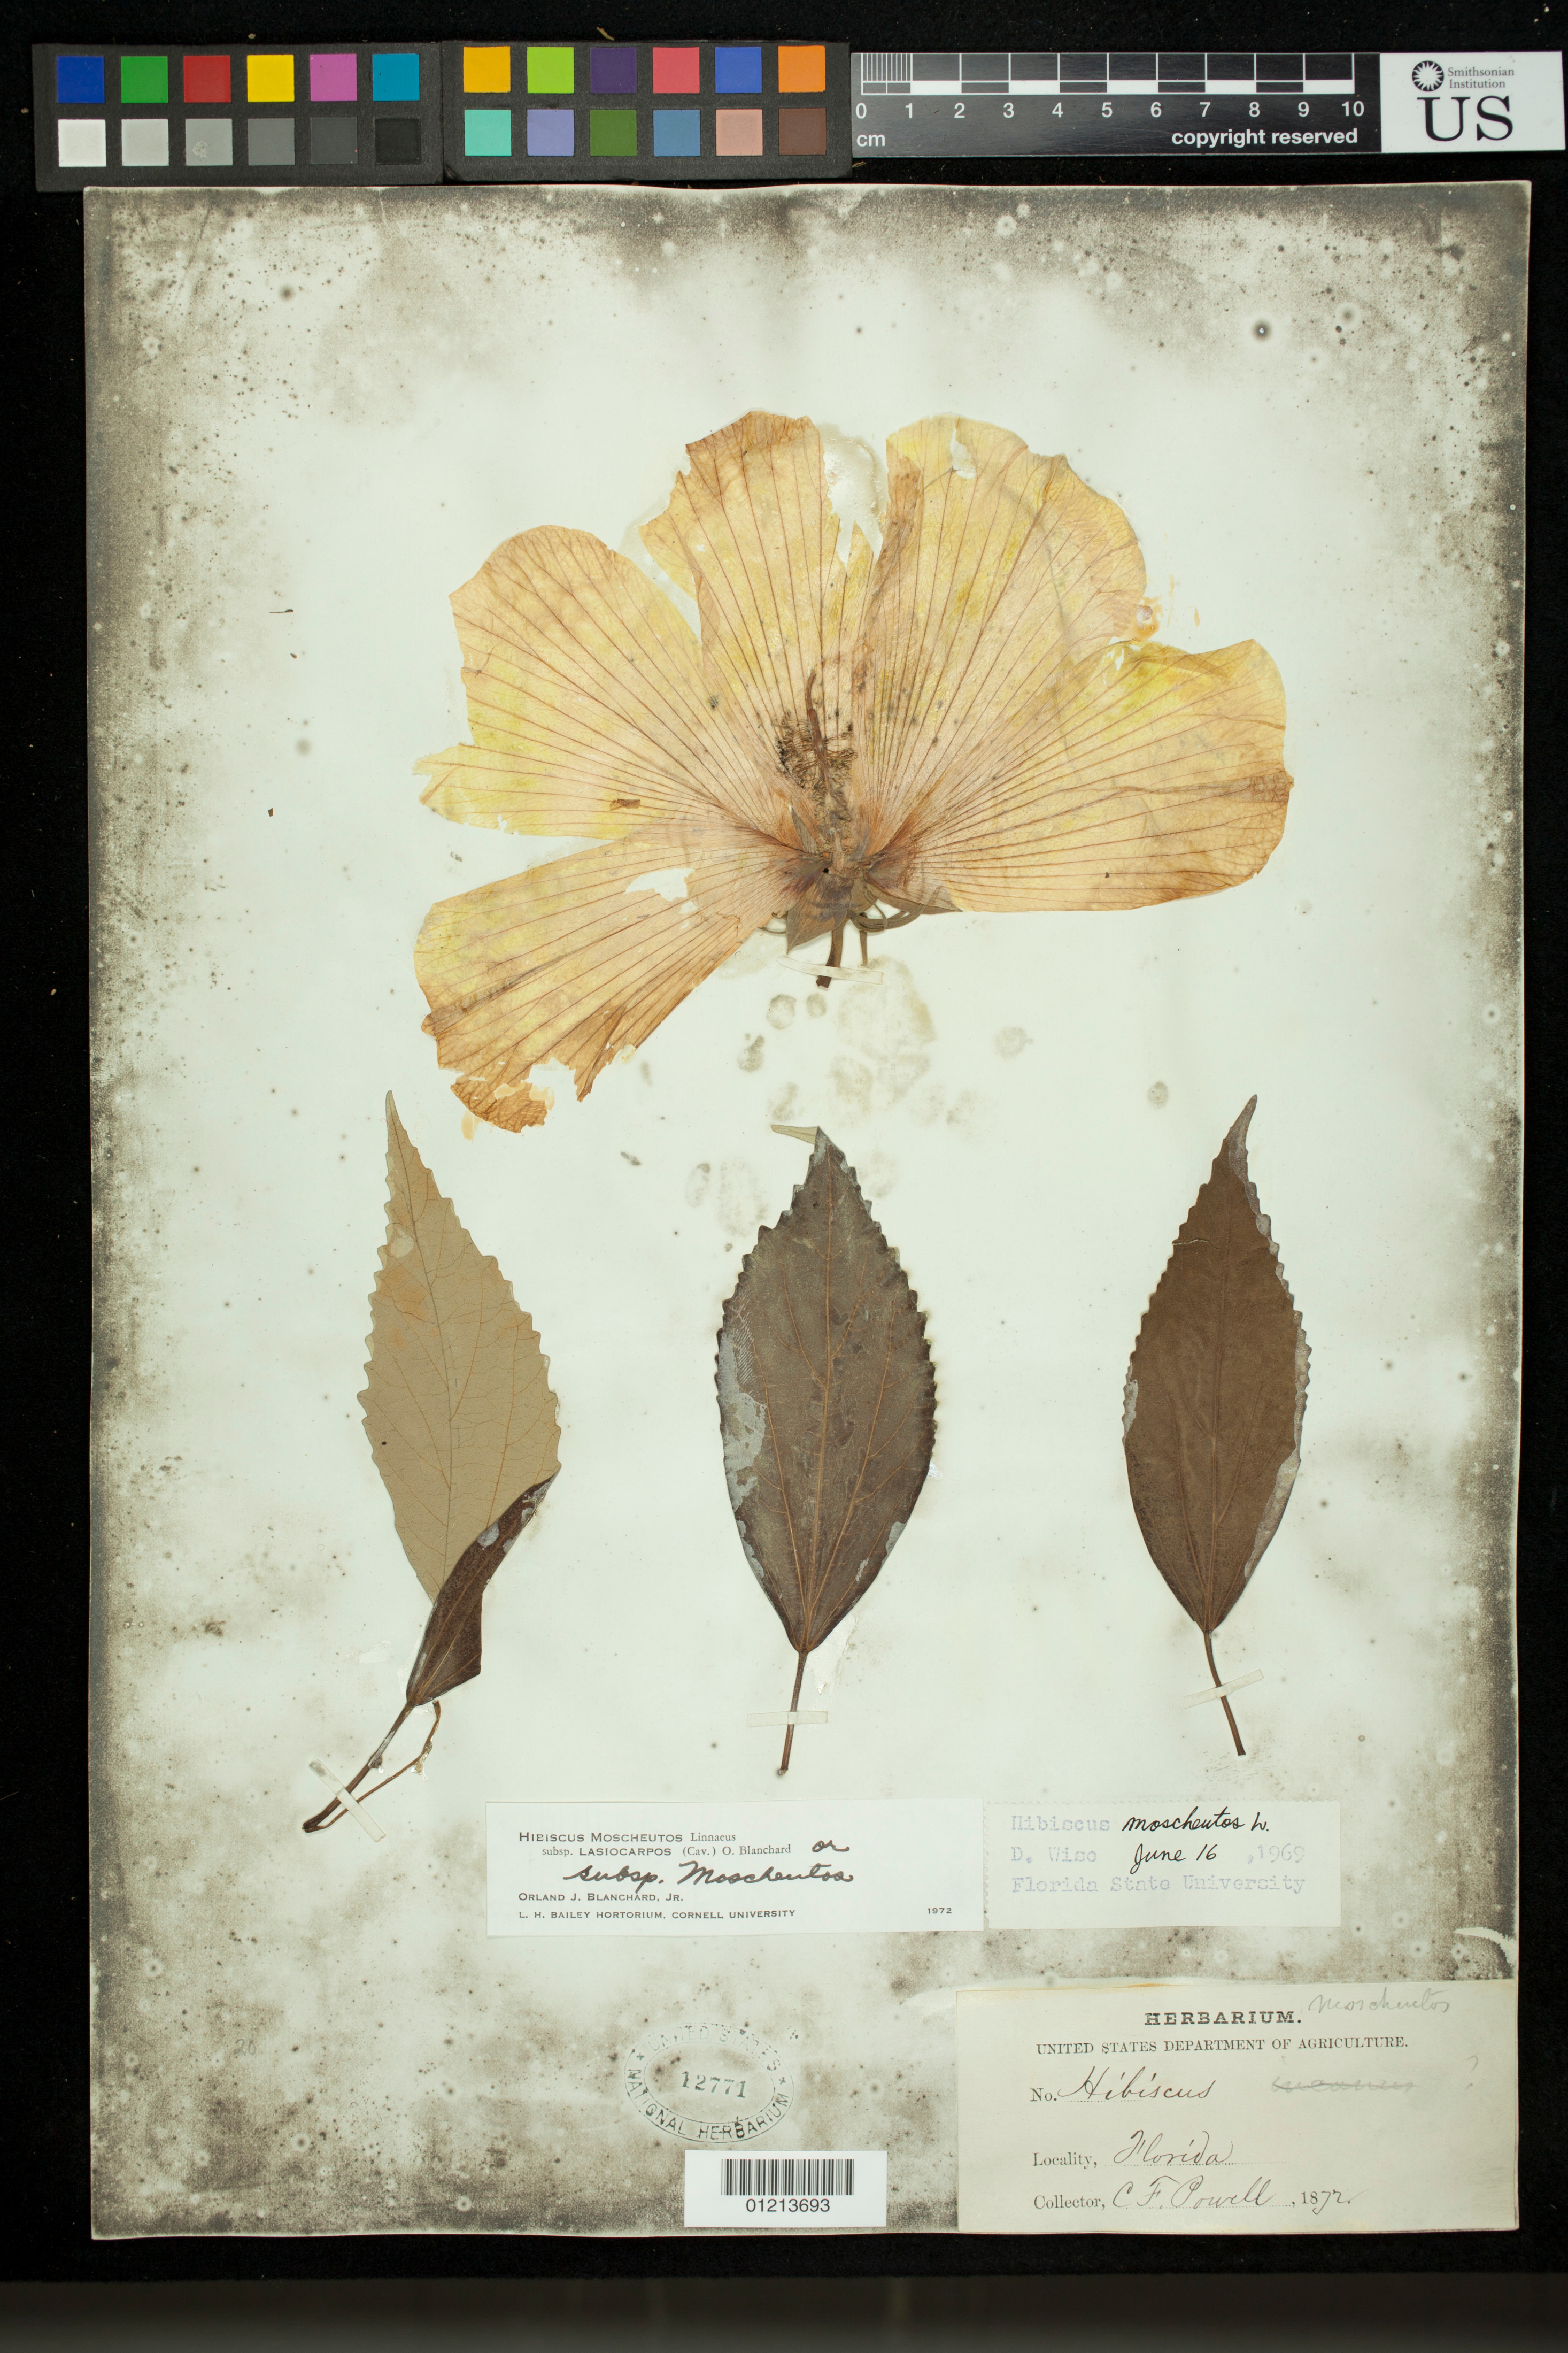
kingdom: Plantae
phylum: Tracheophyta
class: Magnoliopsida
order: Malvales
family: Malvaceae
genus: Hibiscus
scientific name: Hibiscus moscheutos subsp. lasiocarpos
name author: (Cav.) O.J. Blanch.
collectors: C. F. Powell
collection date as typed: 1872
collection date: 1872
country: United States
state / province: Florida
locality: Florida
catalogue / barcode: US 12771